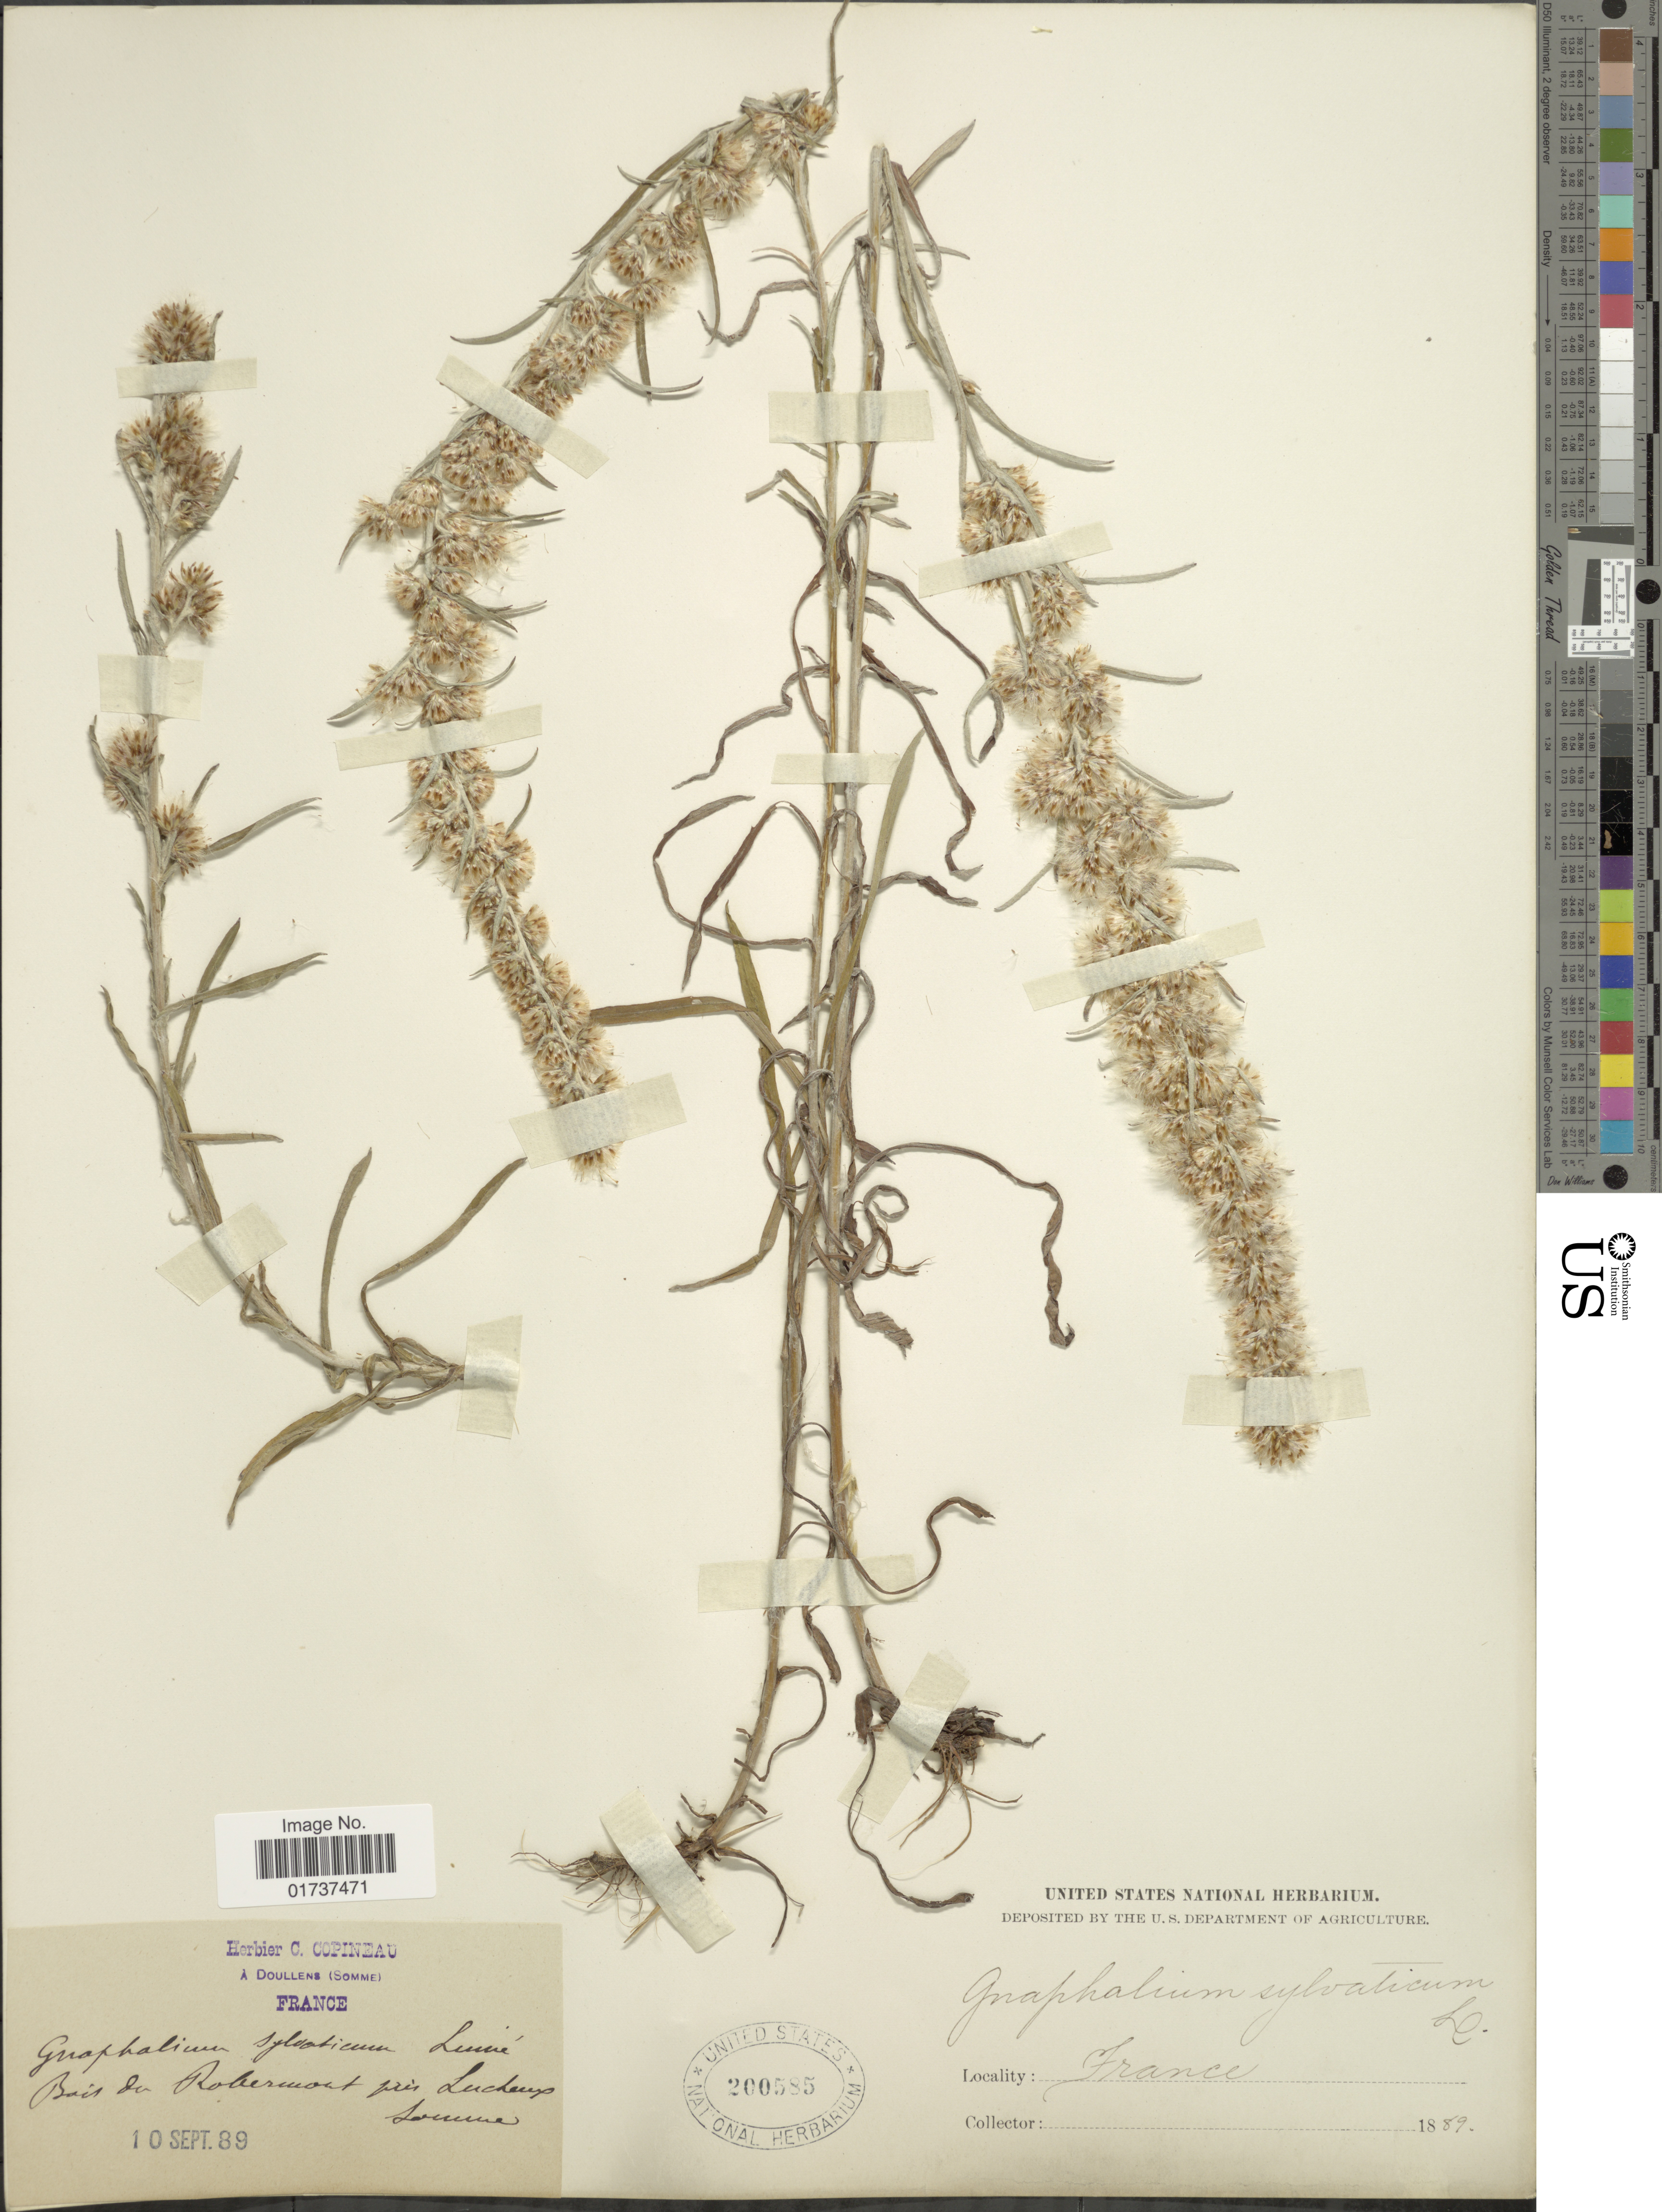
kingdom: Plantae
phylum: Tracheophyta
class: Magnoliopsida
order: Asterales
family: Asteraceae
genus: Gnaphalium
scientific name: Gnaphalium sylvaticum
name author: L.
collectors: A. Doullens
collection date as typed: Transcribed d/m/y: 10/9/89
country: France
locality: Bois du Robertmort pres Lucheys, Somme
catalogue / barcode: US 200585